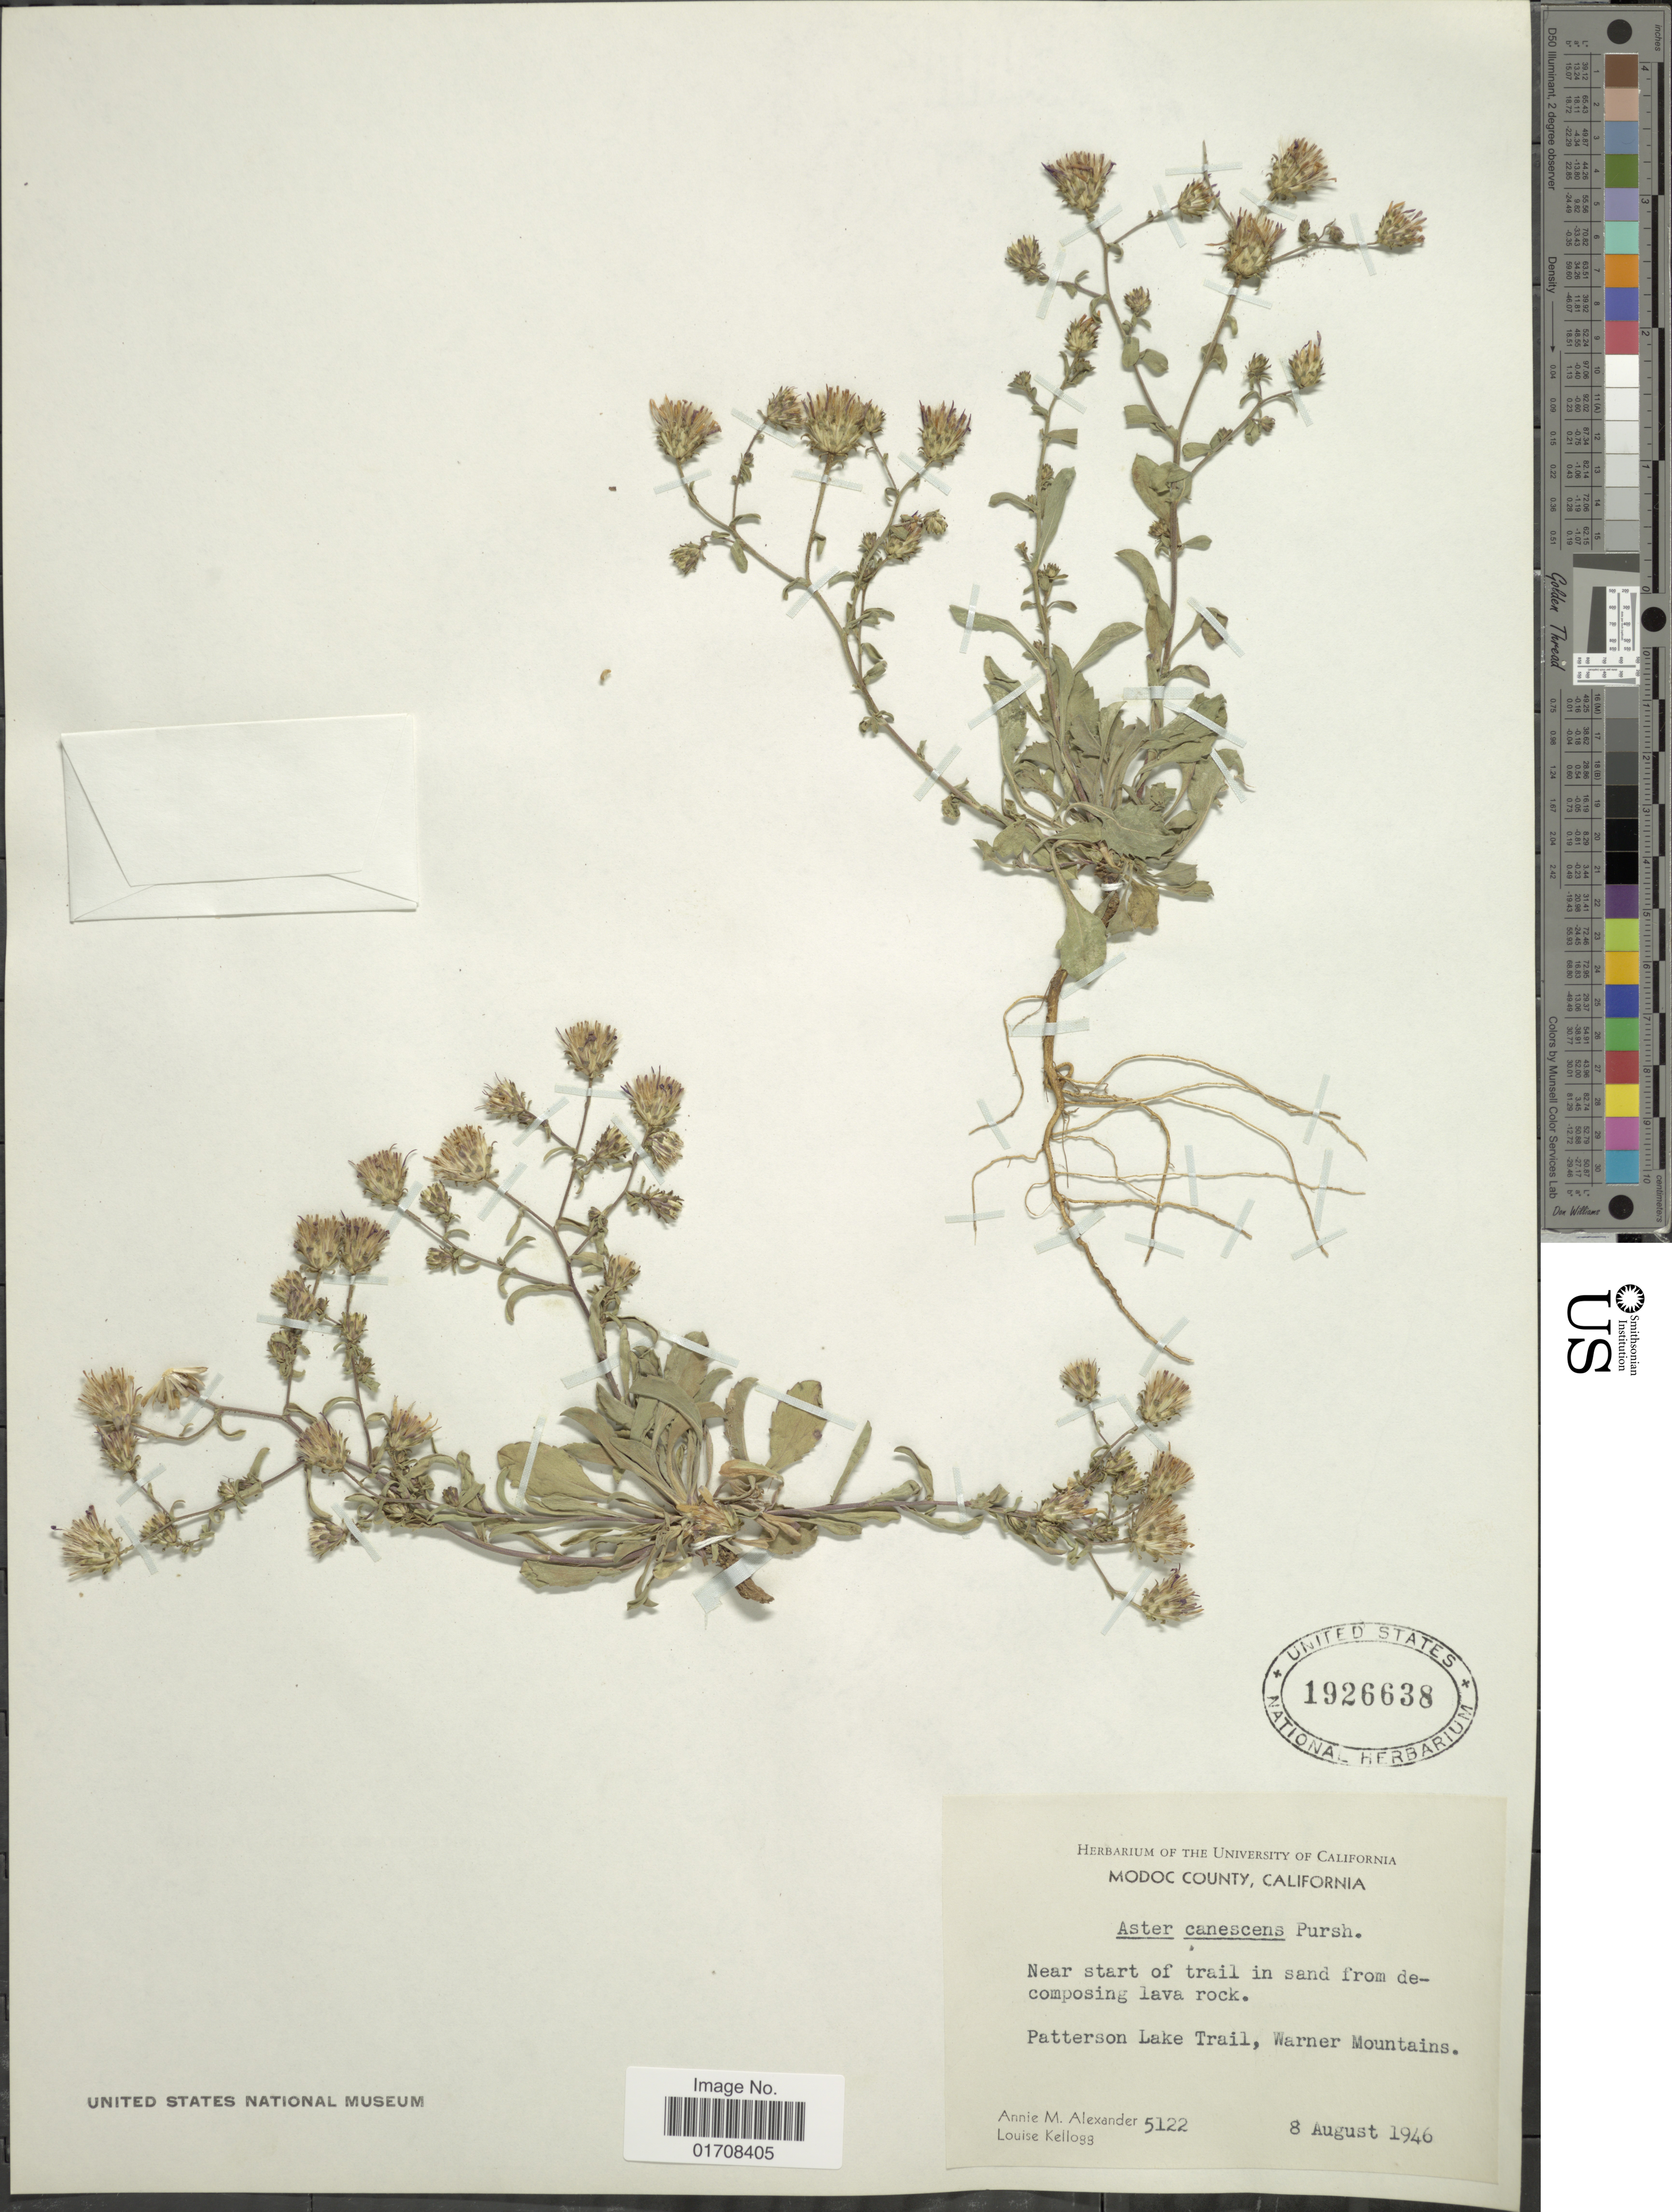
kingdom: Plantae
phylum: Tracheophyta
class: Magnoliopsida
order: Asterales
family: Asteraceae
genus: Machaeranthera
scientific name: Machaeranthera canescens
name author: (Pursh) A. Gray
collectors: A. M. Alexander & L. Kellogg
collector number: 5122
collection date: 1946-08-08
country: United States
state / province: California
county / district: Modoc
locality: Modoc County, Patterson Lake Trail, Warner Mountains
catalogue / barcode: US 1926638